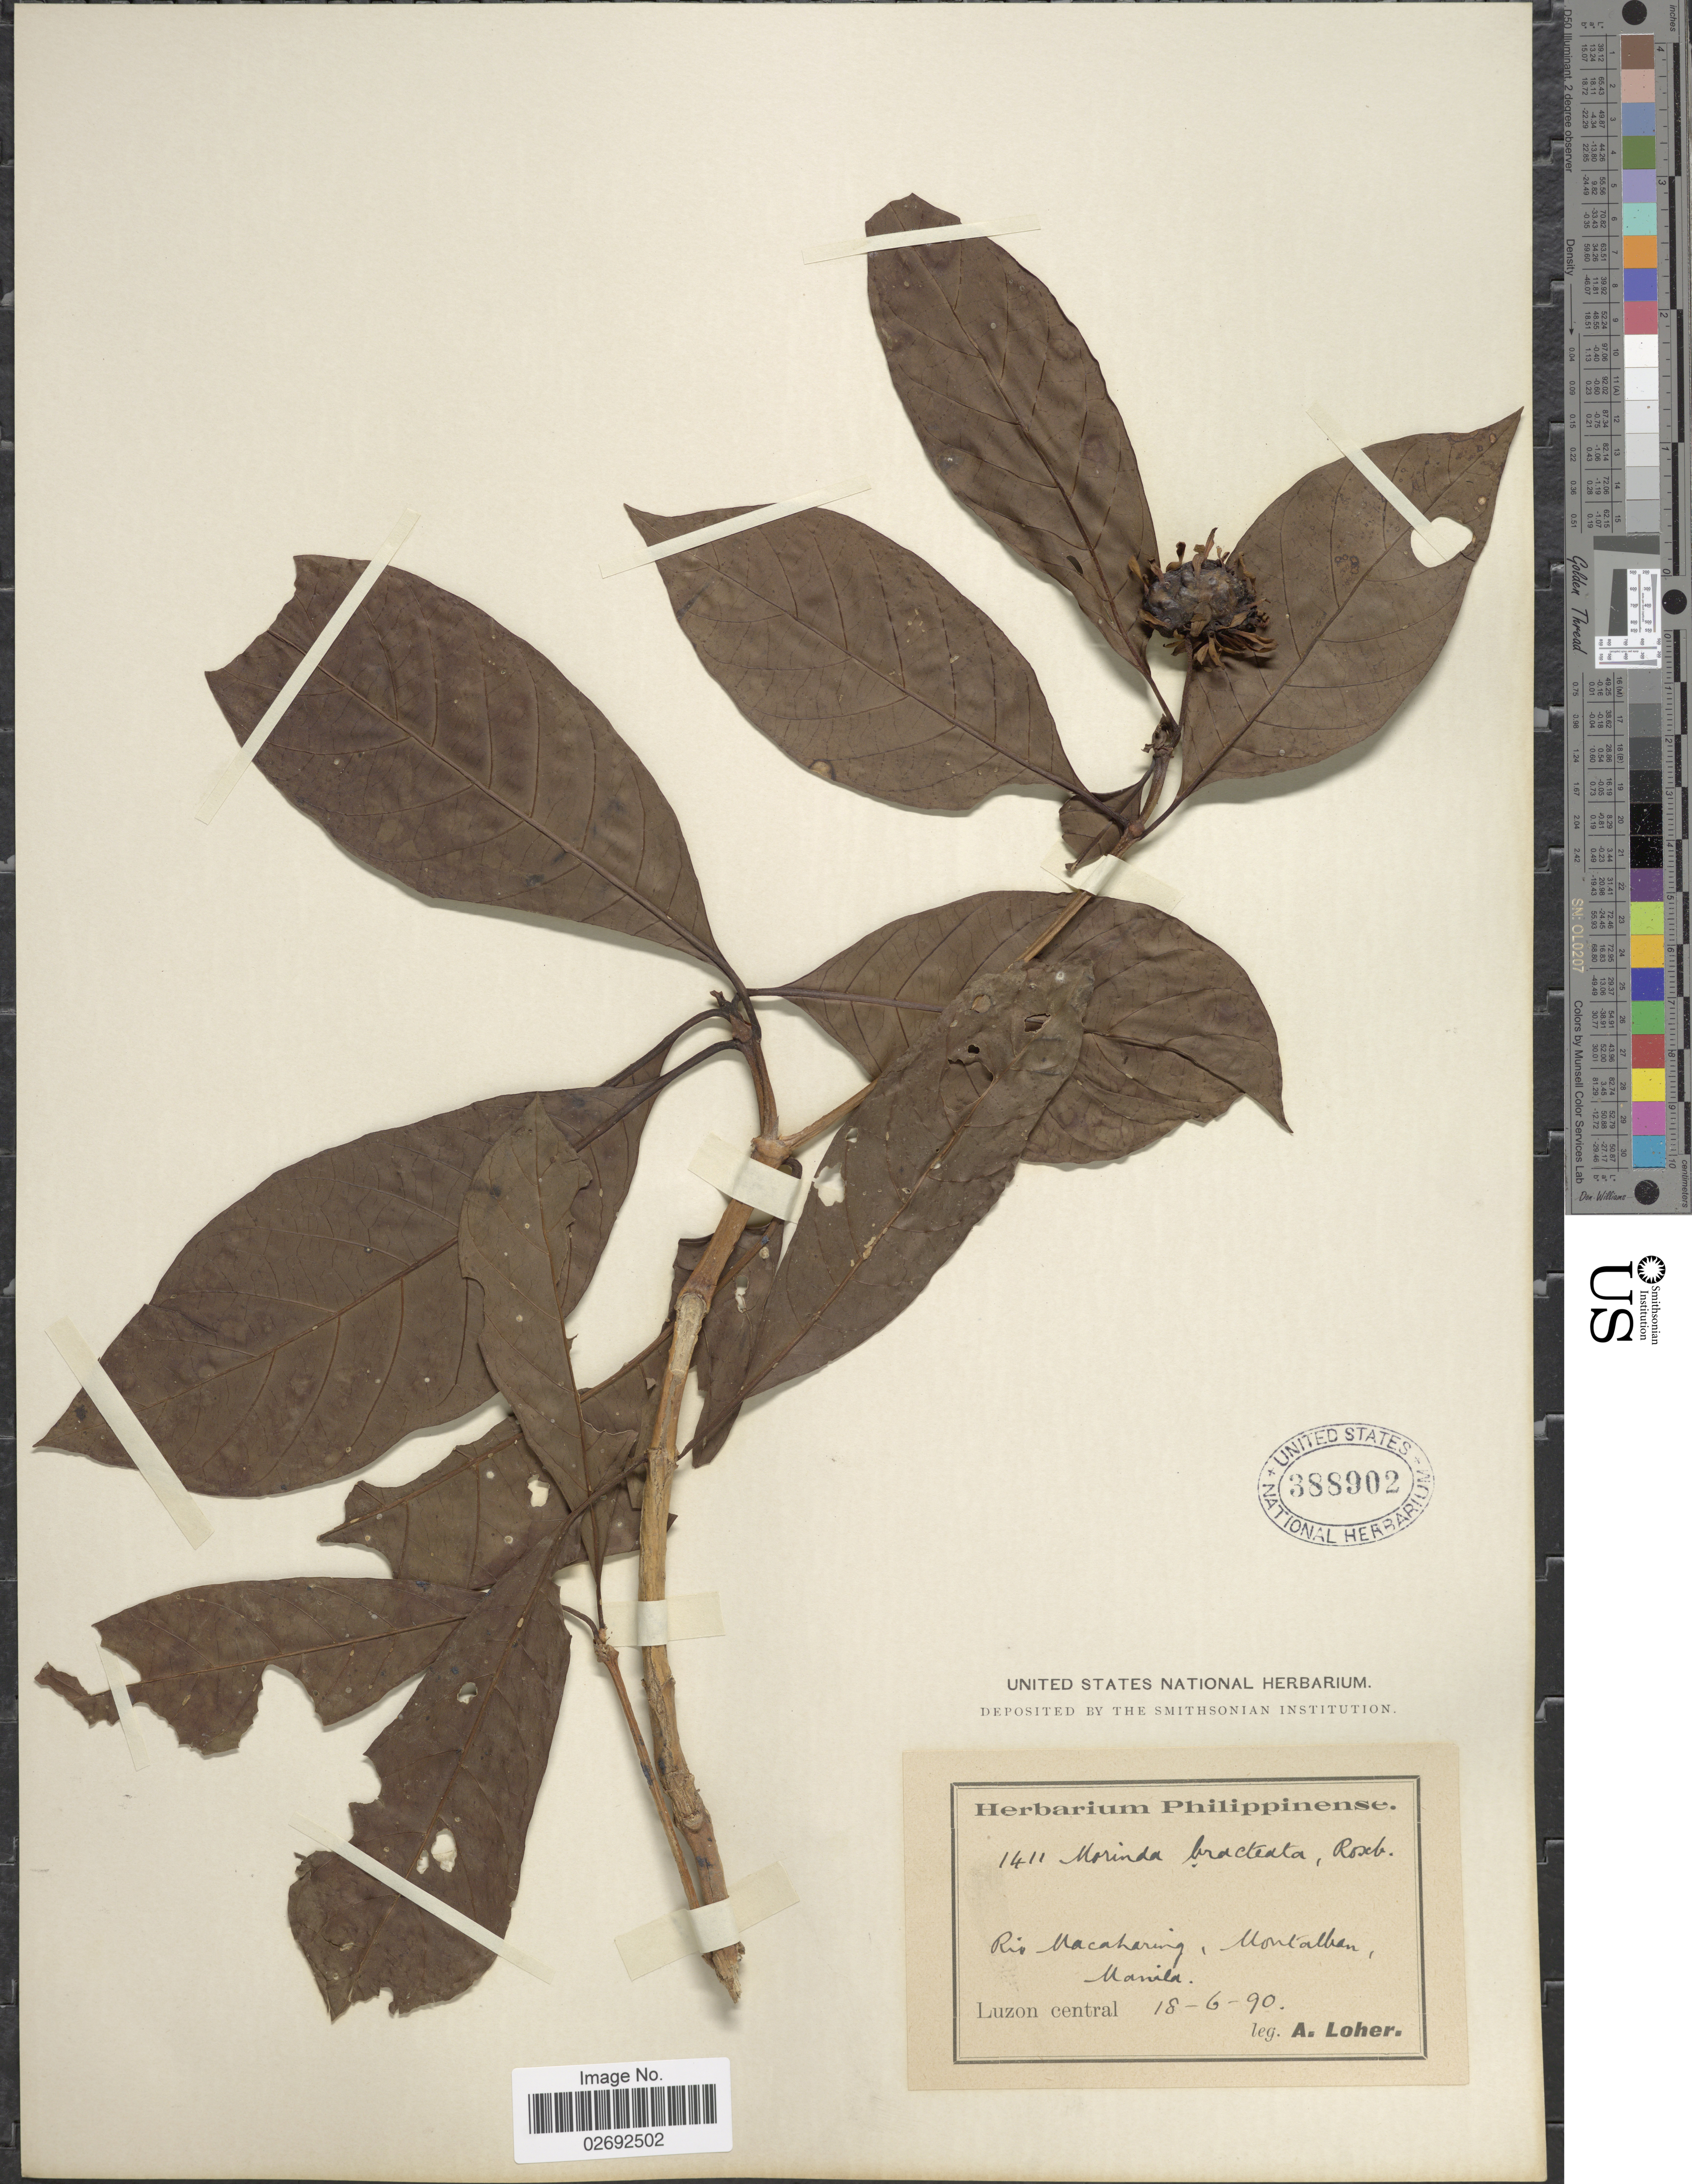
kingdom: Plantae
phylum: Tracheophyta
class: Magnoliopsida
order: Gentianales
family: Rubiaceae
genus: Morinda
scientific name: Morinda bracteata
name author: Roxb.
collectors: A. Loher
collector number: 1411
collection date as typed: Transcribed d/m/y: 18/6/90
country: Philippines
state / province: Central Luzon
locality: Rio Macaharing, Montalban, Manila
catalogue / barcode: US 388902